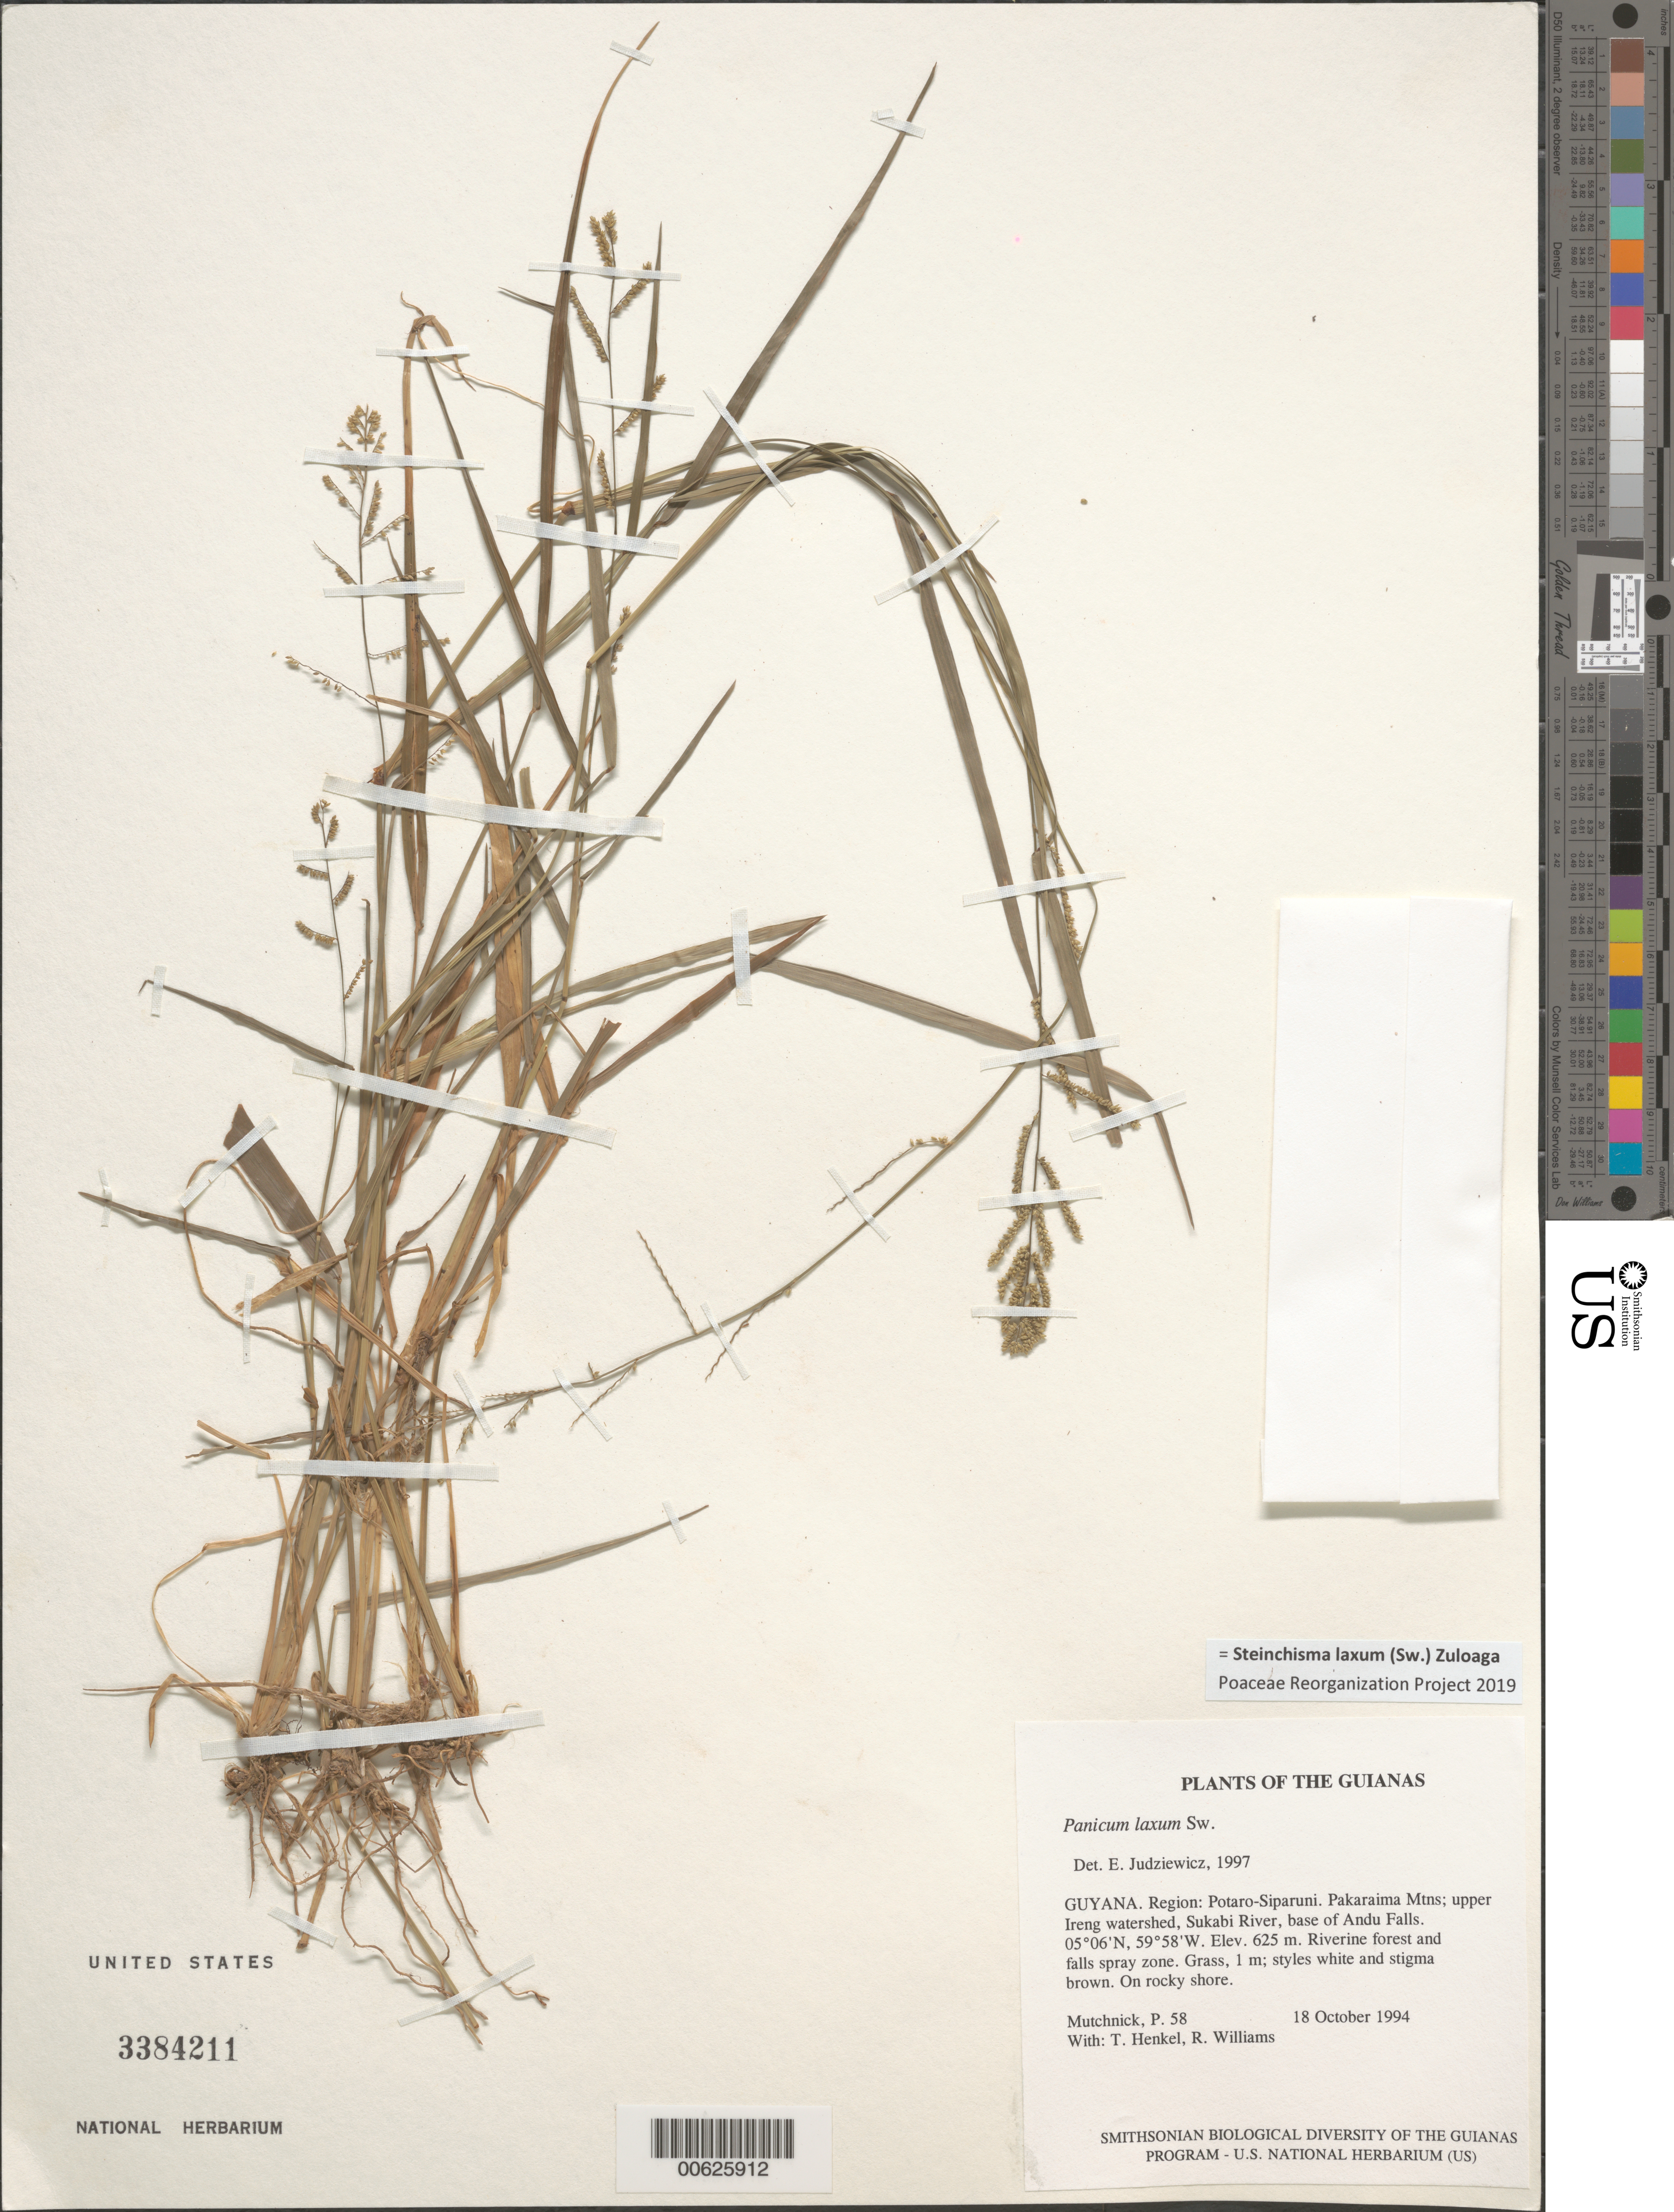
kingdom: Plantae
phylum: Tracheophyta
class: Liliopsida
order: Poales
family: Poaceae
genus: Panicum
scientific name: Panicum laxum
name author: Sw.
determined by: Judziewicz, E. J.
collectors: P. Mutchnick, T. Henkel & R. Williams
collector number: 58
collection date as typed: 18 October 1994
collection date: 1994-10-18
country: Guyana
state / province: Potaro-Siparuni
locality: Pakaraima Mtns; upper Ireng watershed, Sukabi River, base of Andu Falls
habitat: Riverine forest and falls spray zone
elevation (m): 625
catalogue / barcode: US 3384211